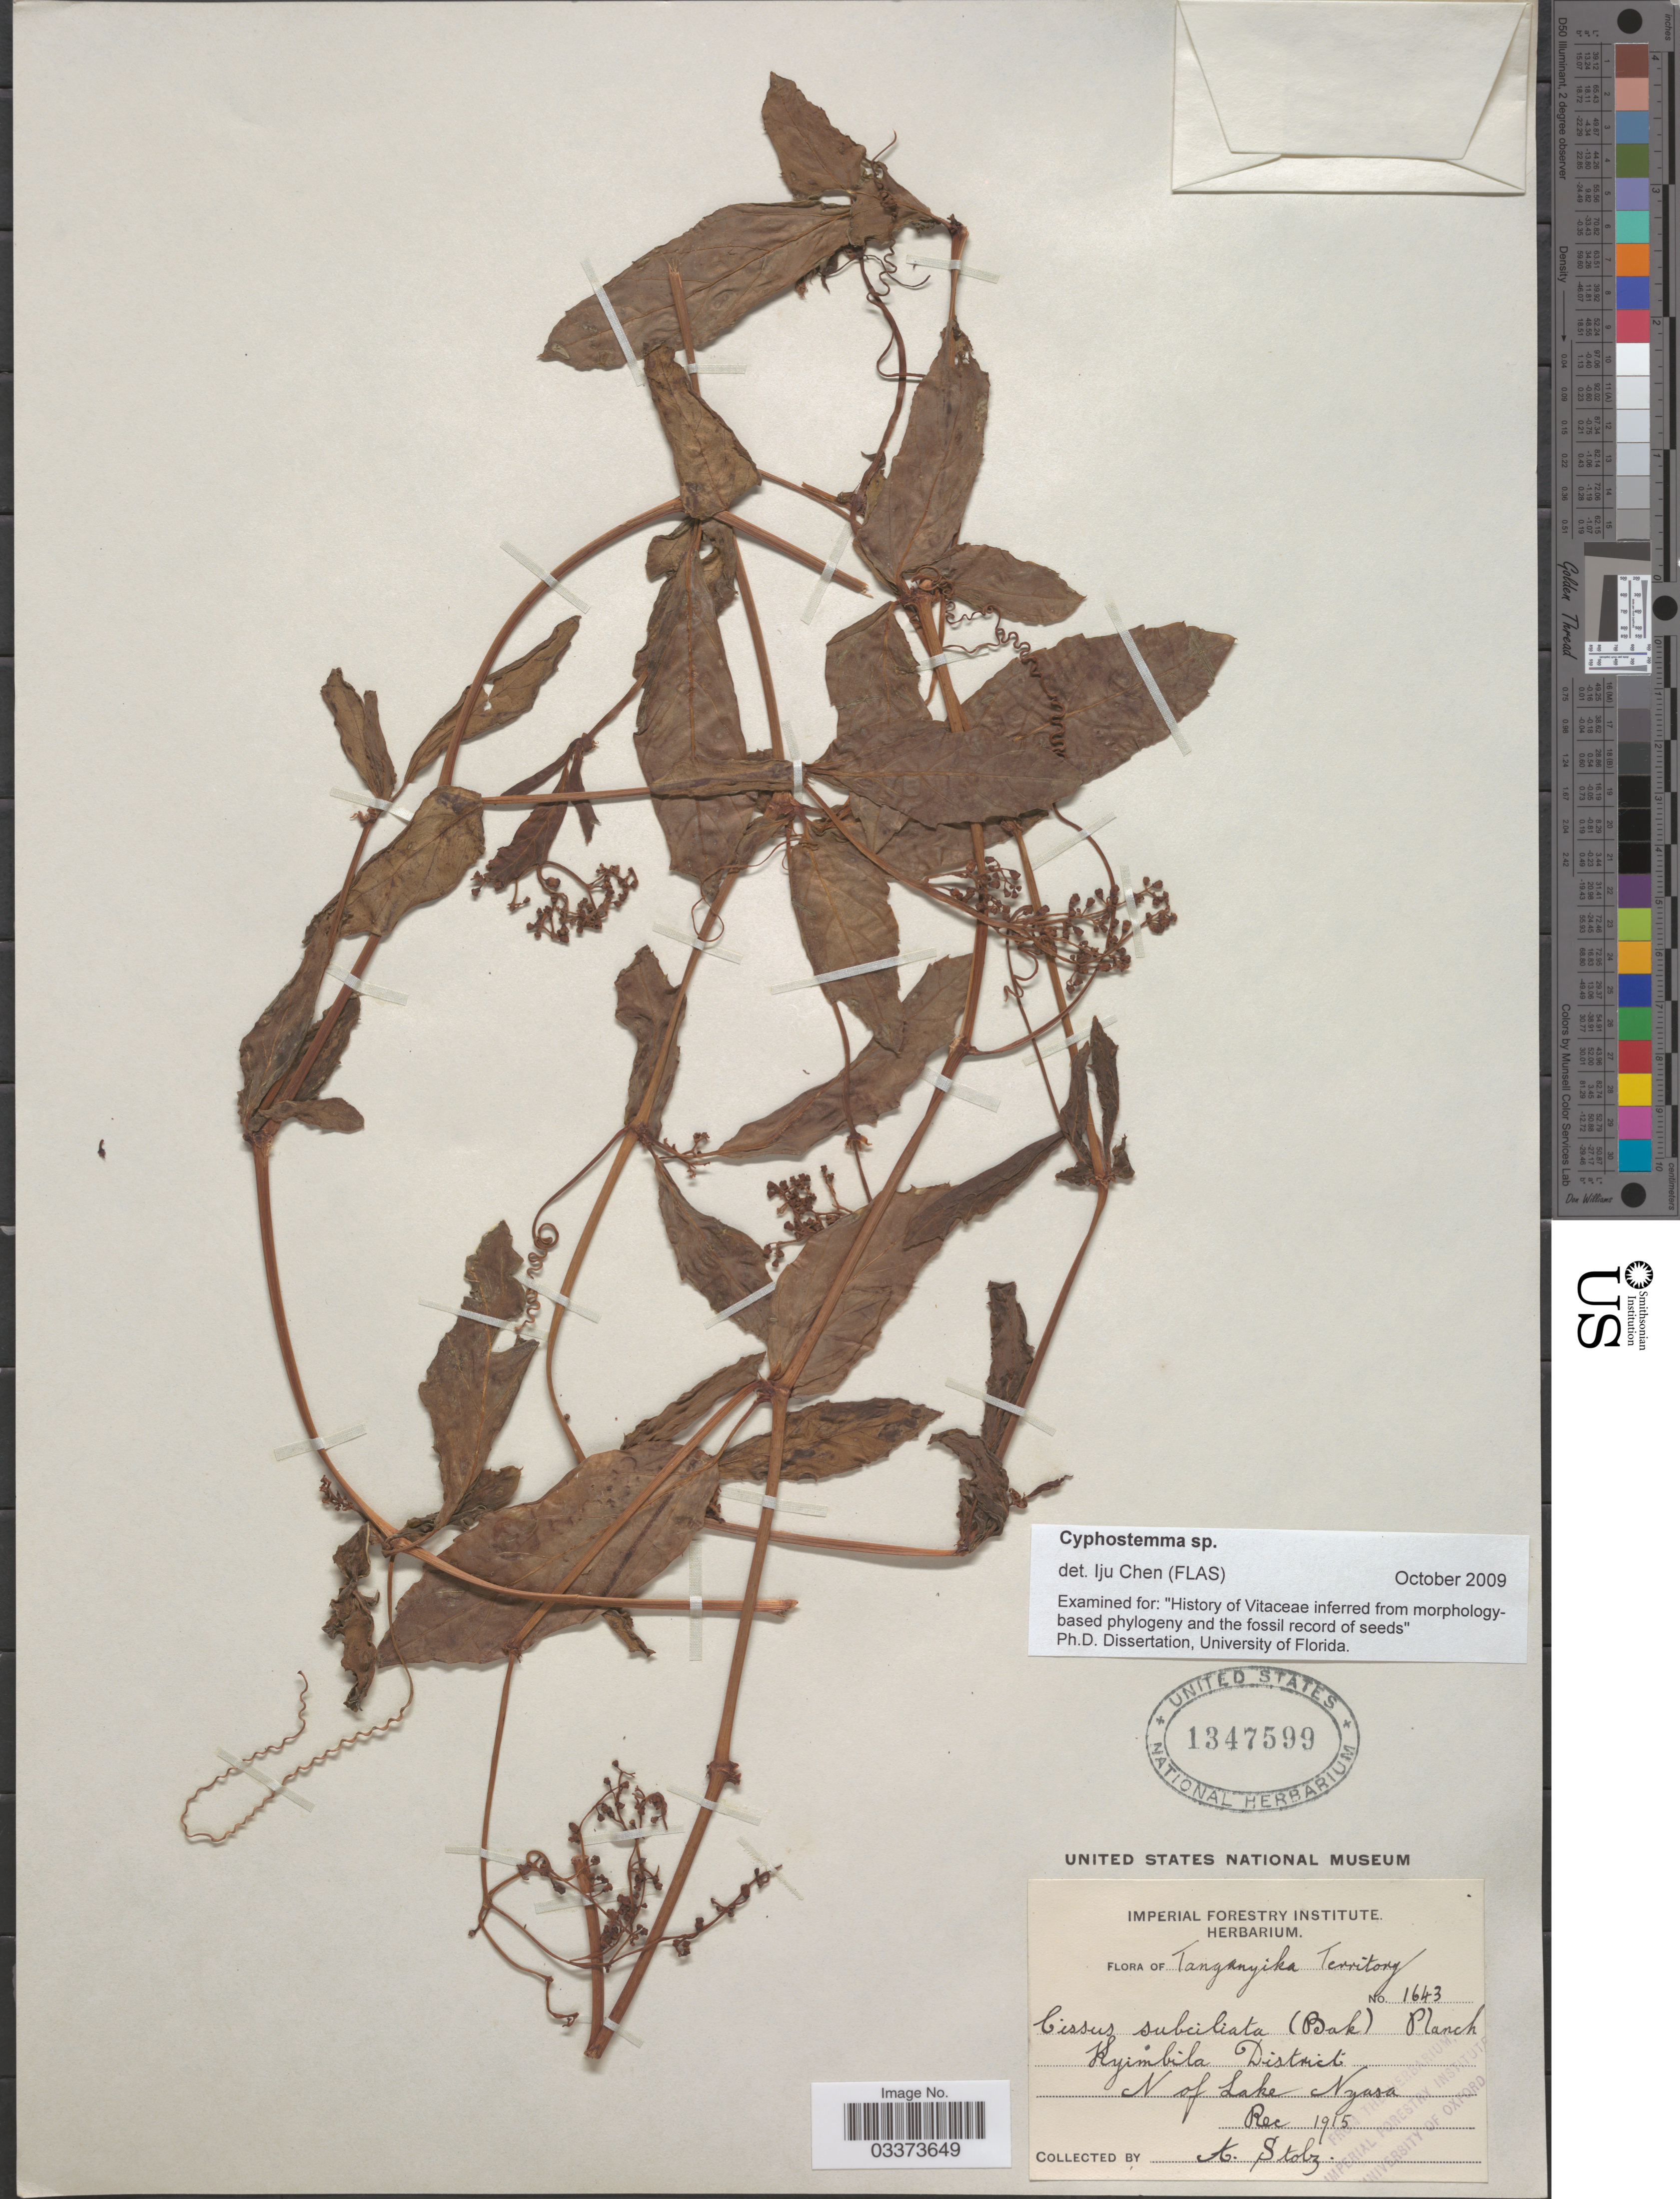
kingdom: Plantae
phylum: Tracheophyta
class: Magnoliopsida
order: Vitales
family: Vitaceae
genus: Cyphostemma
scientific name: Cyphostemma sp.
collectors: A. Stolz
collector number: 1643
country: Tanzania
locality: Tanganyika Territory. Hyimbila District. N of Lake Nyasa.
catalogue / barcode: US 1347599